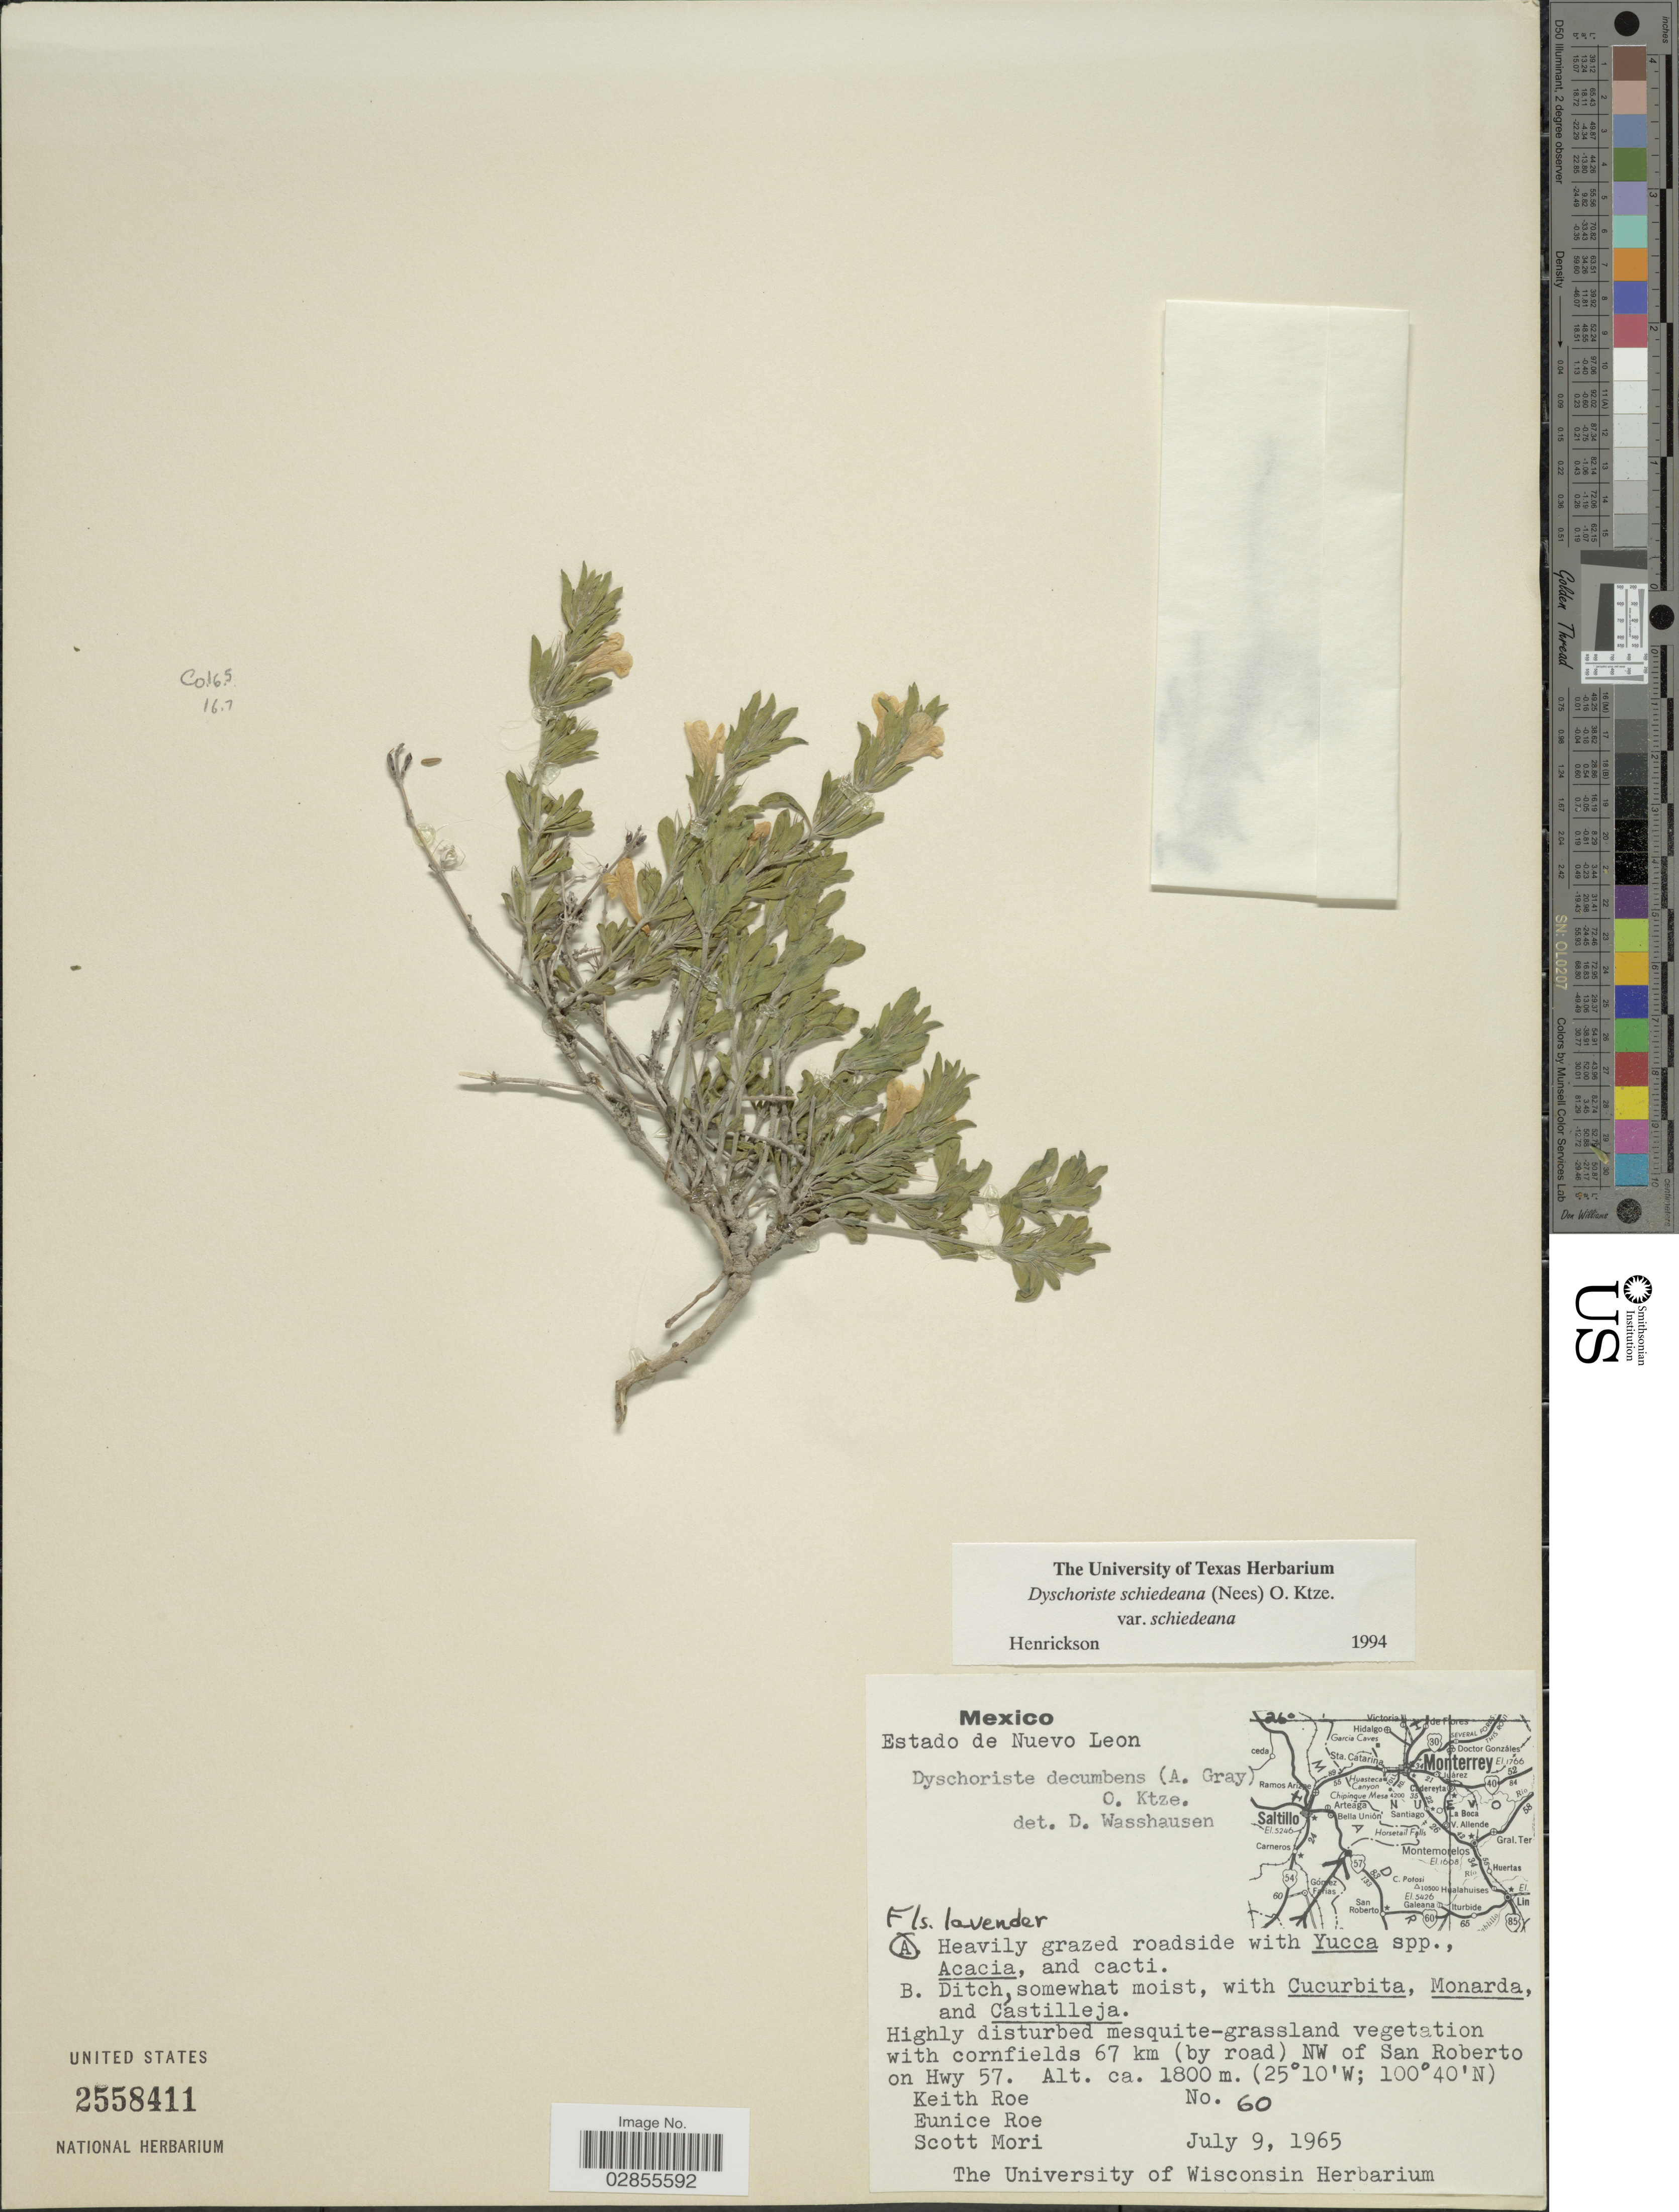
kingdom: Plantae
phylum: Tracheophyta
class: Magnoliopsida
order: Lamiales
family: Acanthaceae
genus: Dyschoriste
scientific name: Dyschoriste schiedeana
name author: (Nees) Kuntze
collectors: K. E. Roe, E. Roe & S. Mori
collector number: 60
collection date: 1965-07-09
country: Mexico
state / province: Nuevo León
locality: Highly disturbed mesquite-grassland vegetation with cornfields 67 km (by road) NW of San Roberto on Hwy 57.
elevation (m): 1800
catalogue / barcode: US 2558411